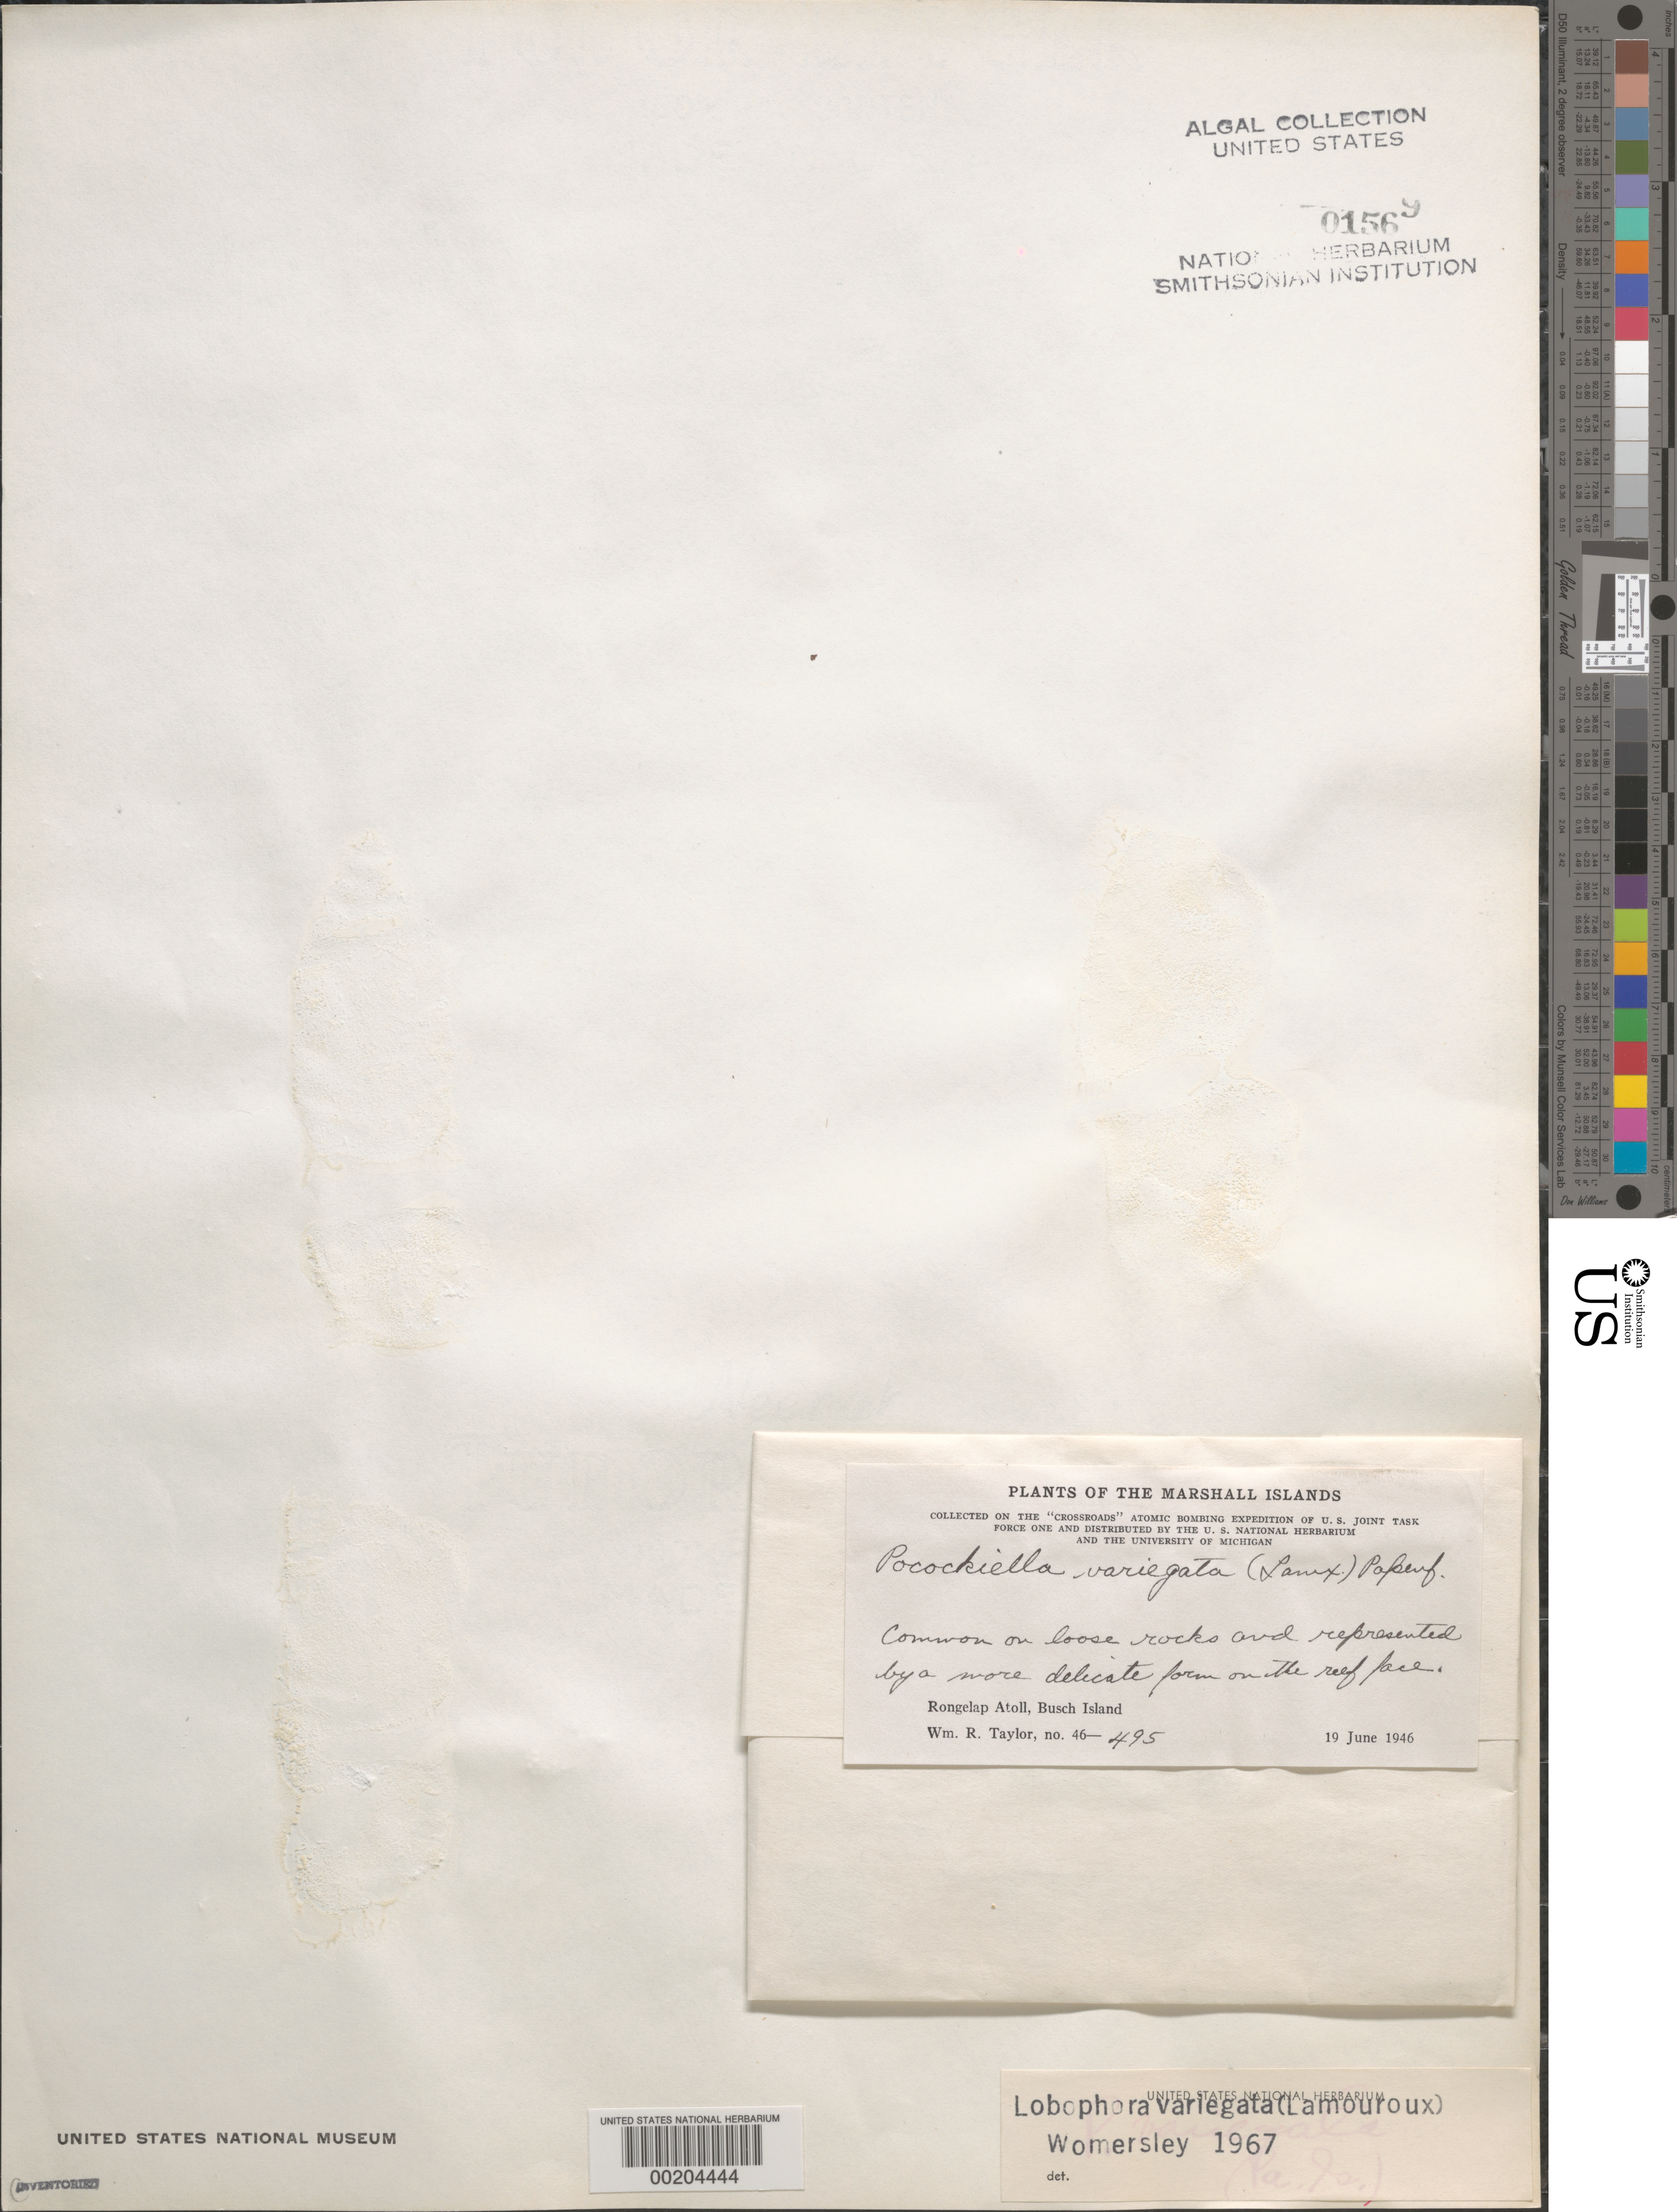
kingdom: Chromista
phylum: Ochrophyta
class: Phaeophyceae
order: Dictyotales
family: Dictyotaceae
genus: Lobophora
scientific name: Lobophora variegata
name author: (J.V.Lamouroux) Womersley & E.C. Oliveira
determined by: Womersley, H. B. S.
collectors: W. R. Taylor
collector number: WRT 46-495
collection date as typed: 19 Jun 1946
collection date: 1946-06-19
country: Marshall Islands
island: Rongelap Atoll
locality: Busch Islet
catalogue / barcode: US 1569